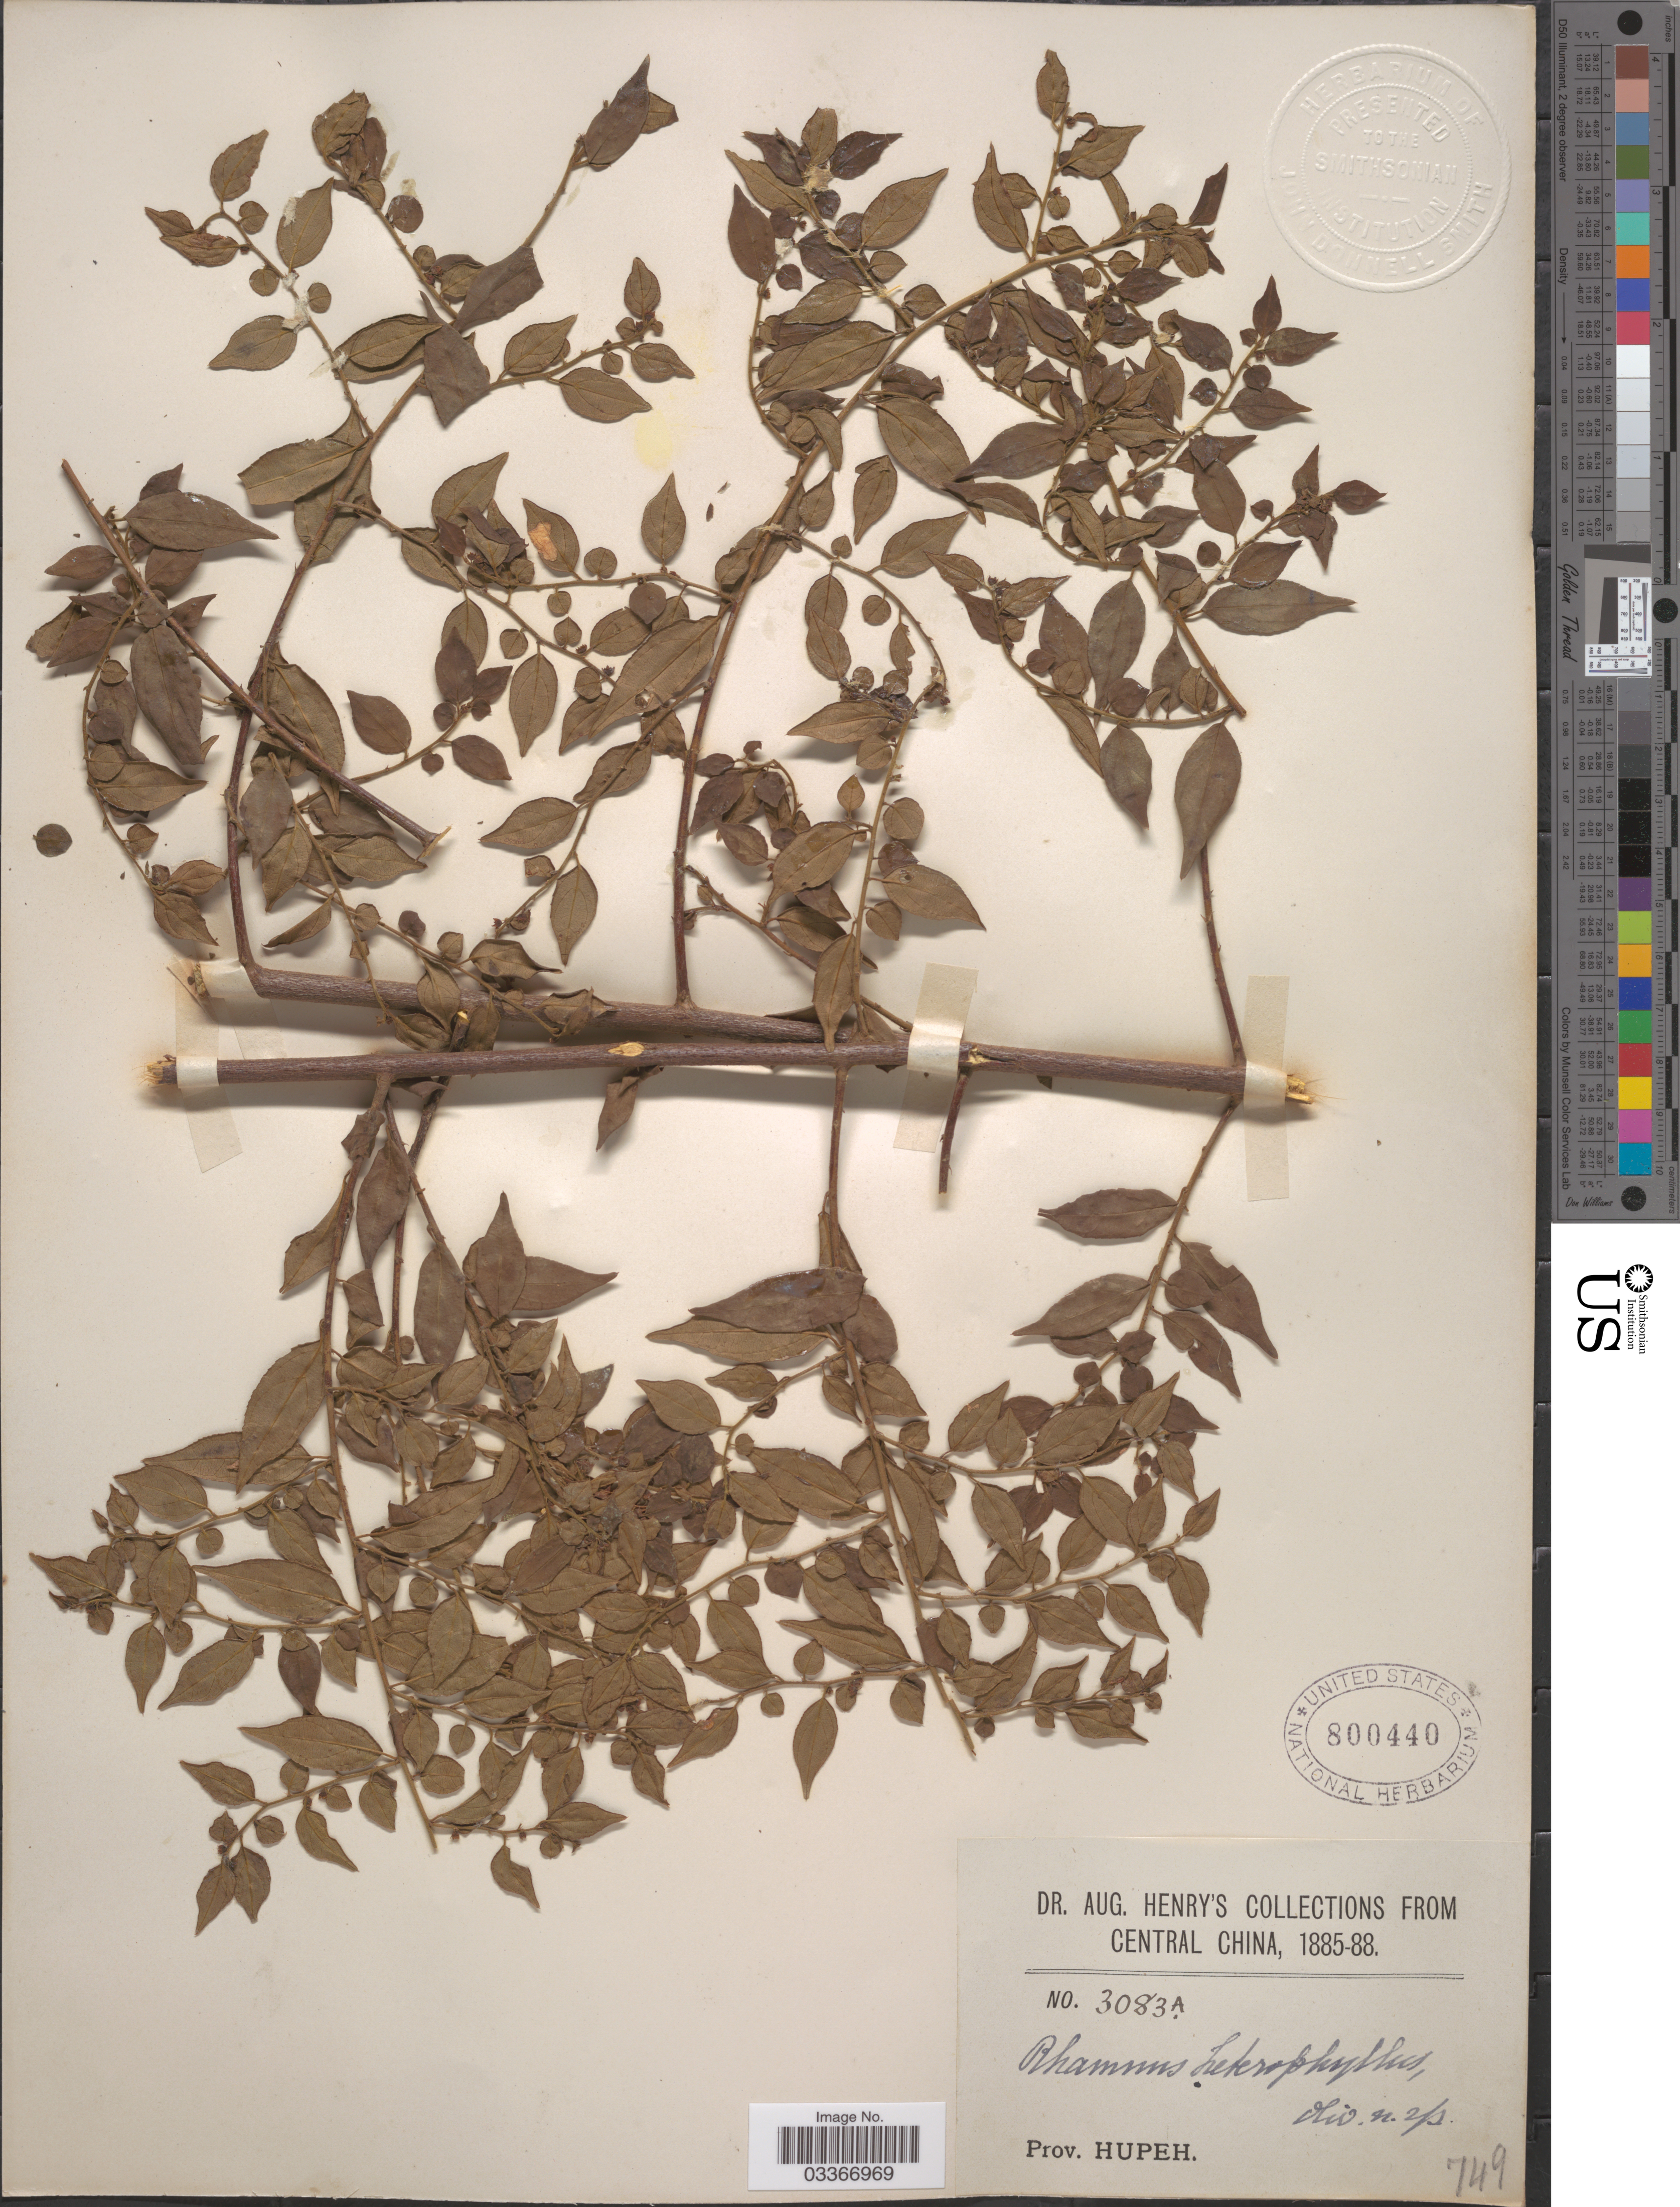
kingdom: Plantae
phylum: Tracheophyta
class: Magnoliopsida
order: Rosales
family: Rhamnaceae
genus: Rhamnus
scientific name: Rhamnus heterophylla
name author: Oliv.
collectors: A. Henry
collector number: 3083 A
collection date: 1885/1888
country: China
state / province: Hubei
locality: Central China. Prov. Hupeh.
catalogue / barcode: US 800440